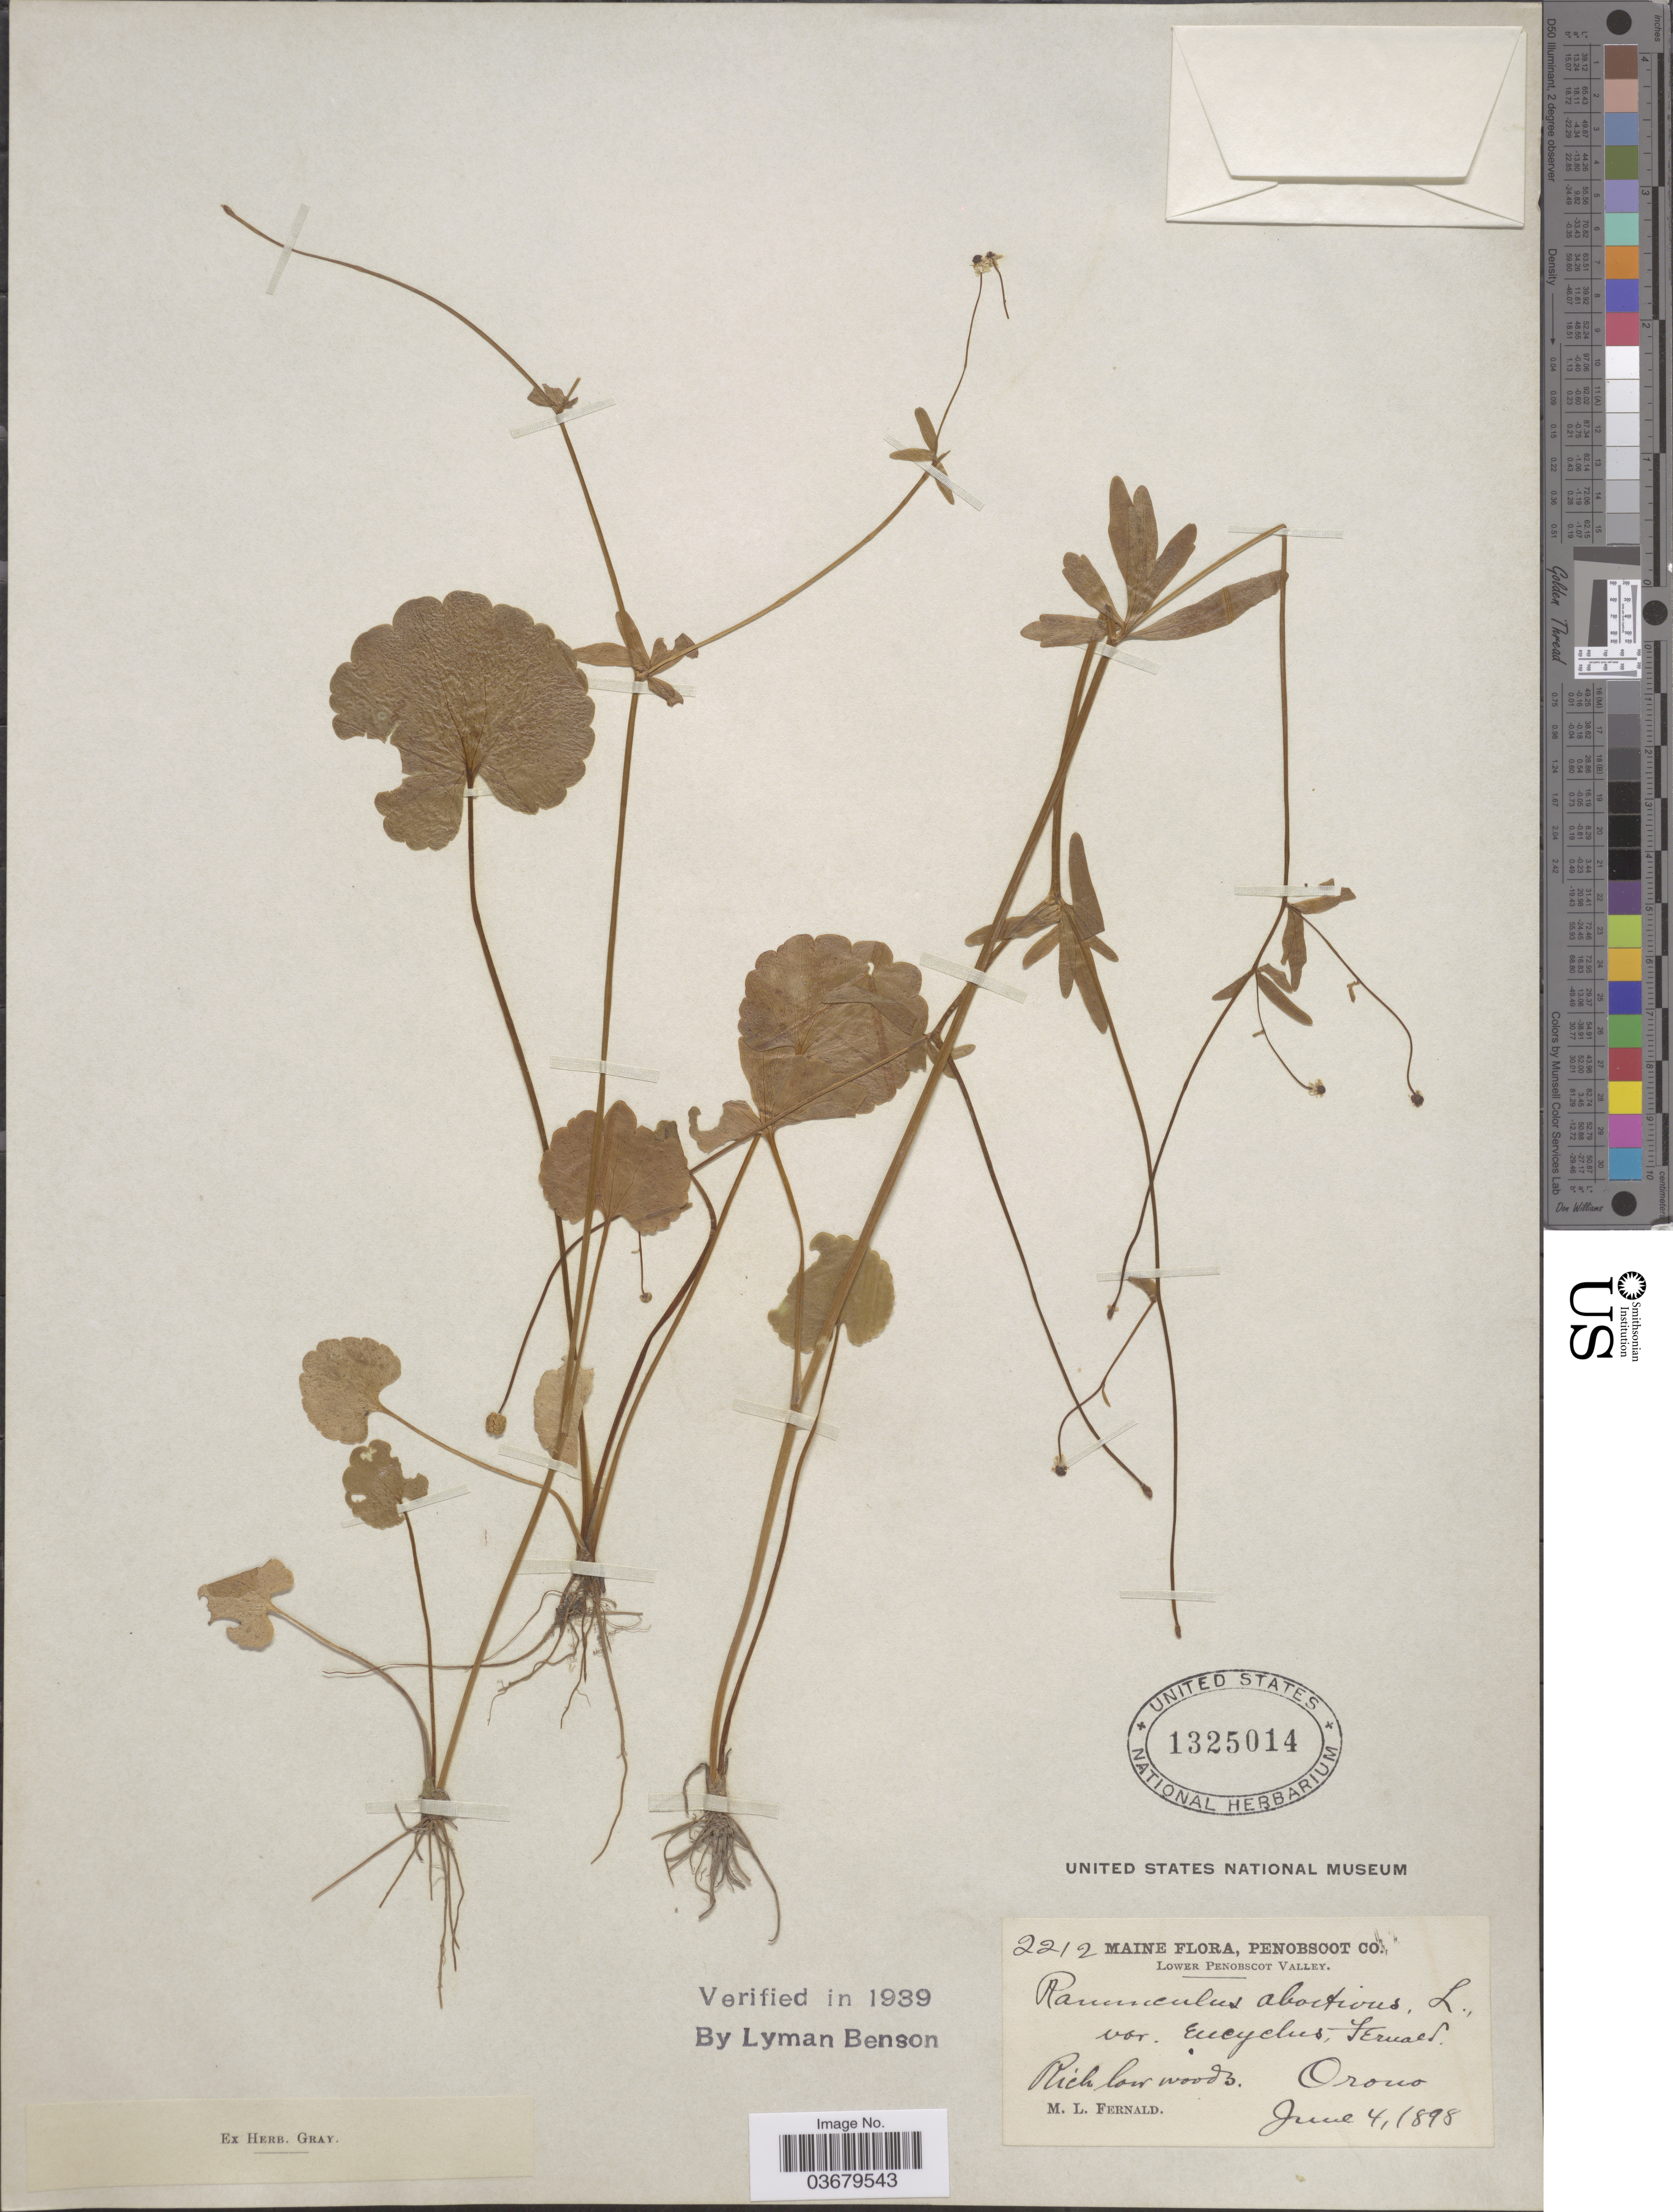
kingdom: Plantae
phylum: Tracheophyta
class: Magnoliopsida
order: Ranunculales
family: Ranunculaceae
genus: Ranunculus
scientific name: Ranunculus abortivus var. eucyclus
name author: Fernald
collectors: M. L. Fernald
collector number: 2212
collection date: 1898-06-04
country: United States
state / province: Maine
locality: Penobscot Co. Lower Penobscot Valley. Orono.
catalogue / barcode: US 1325014